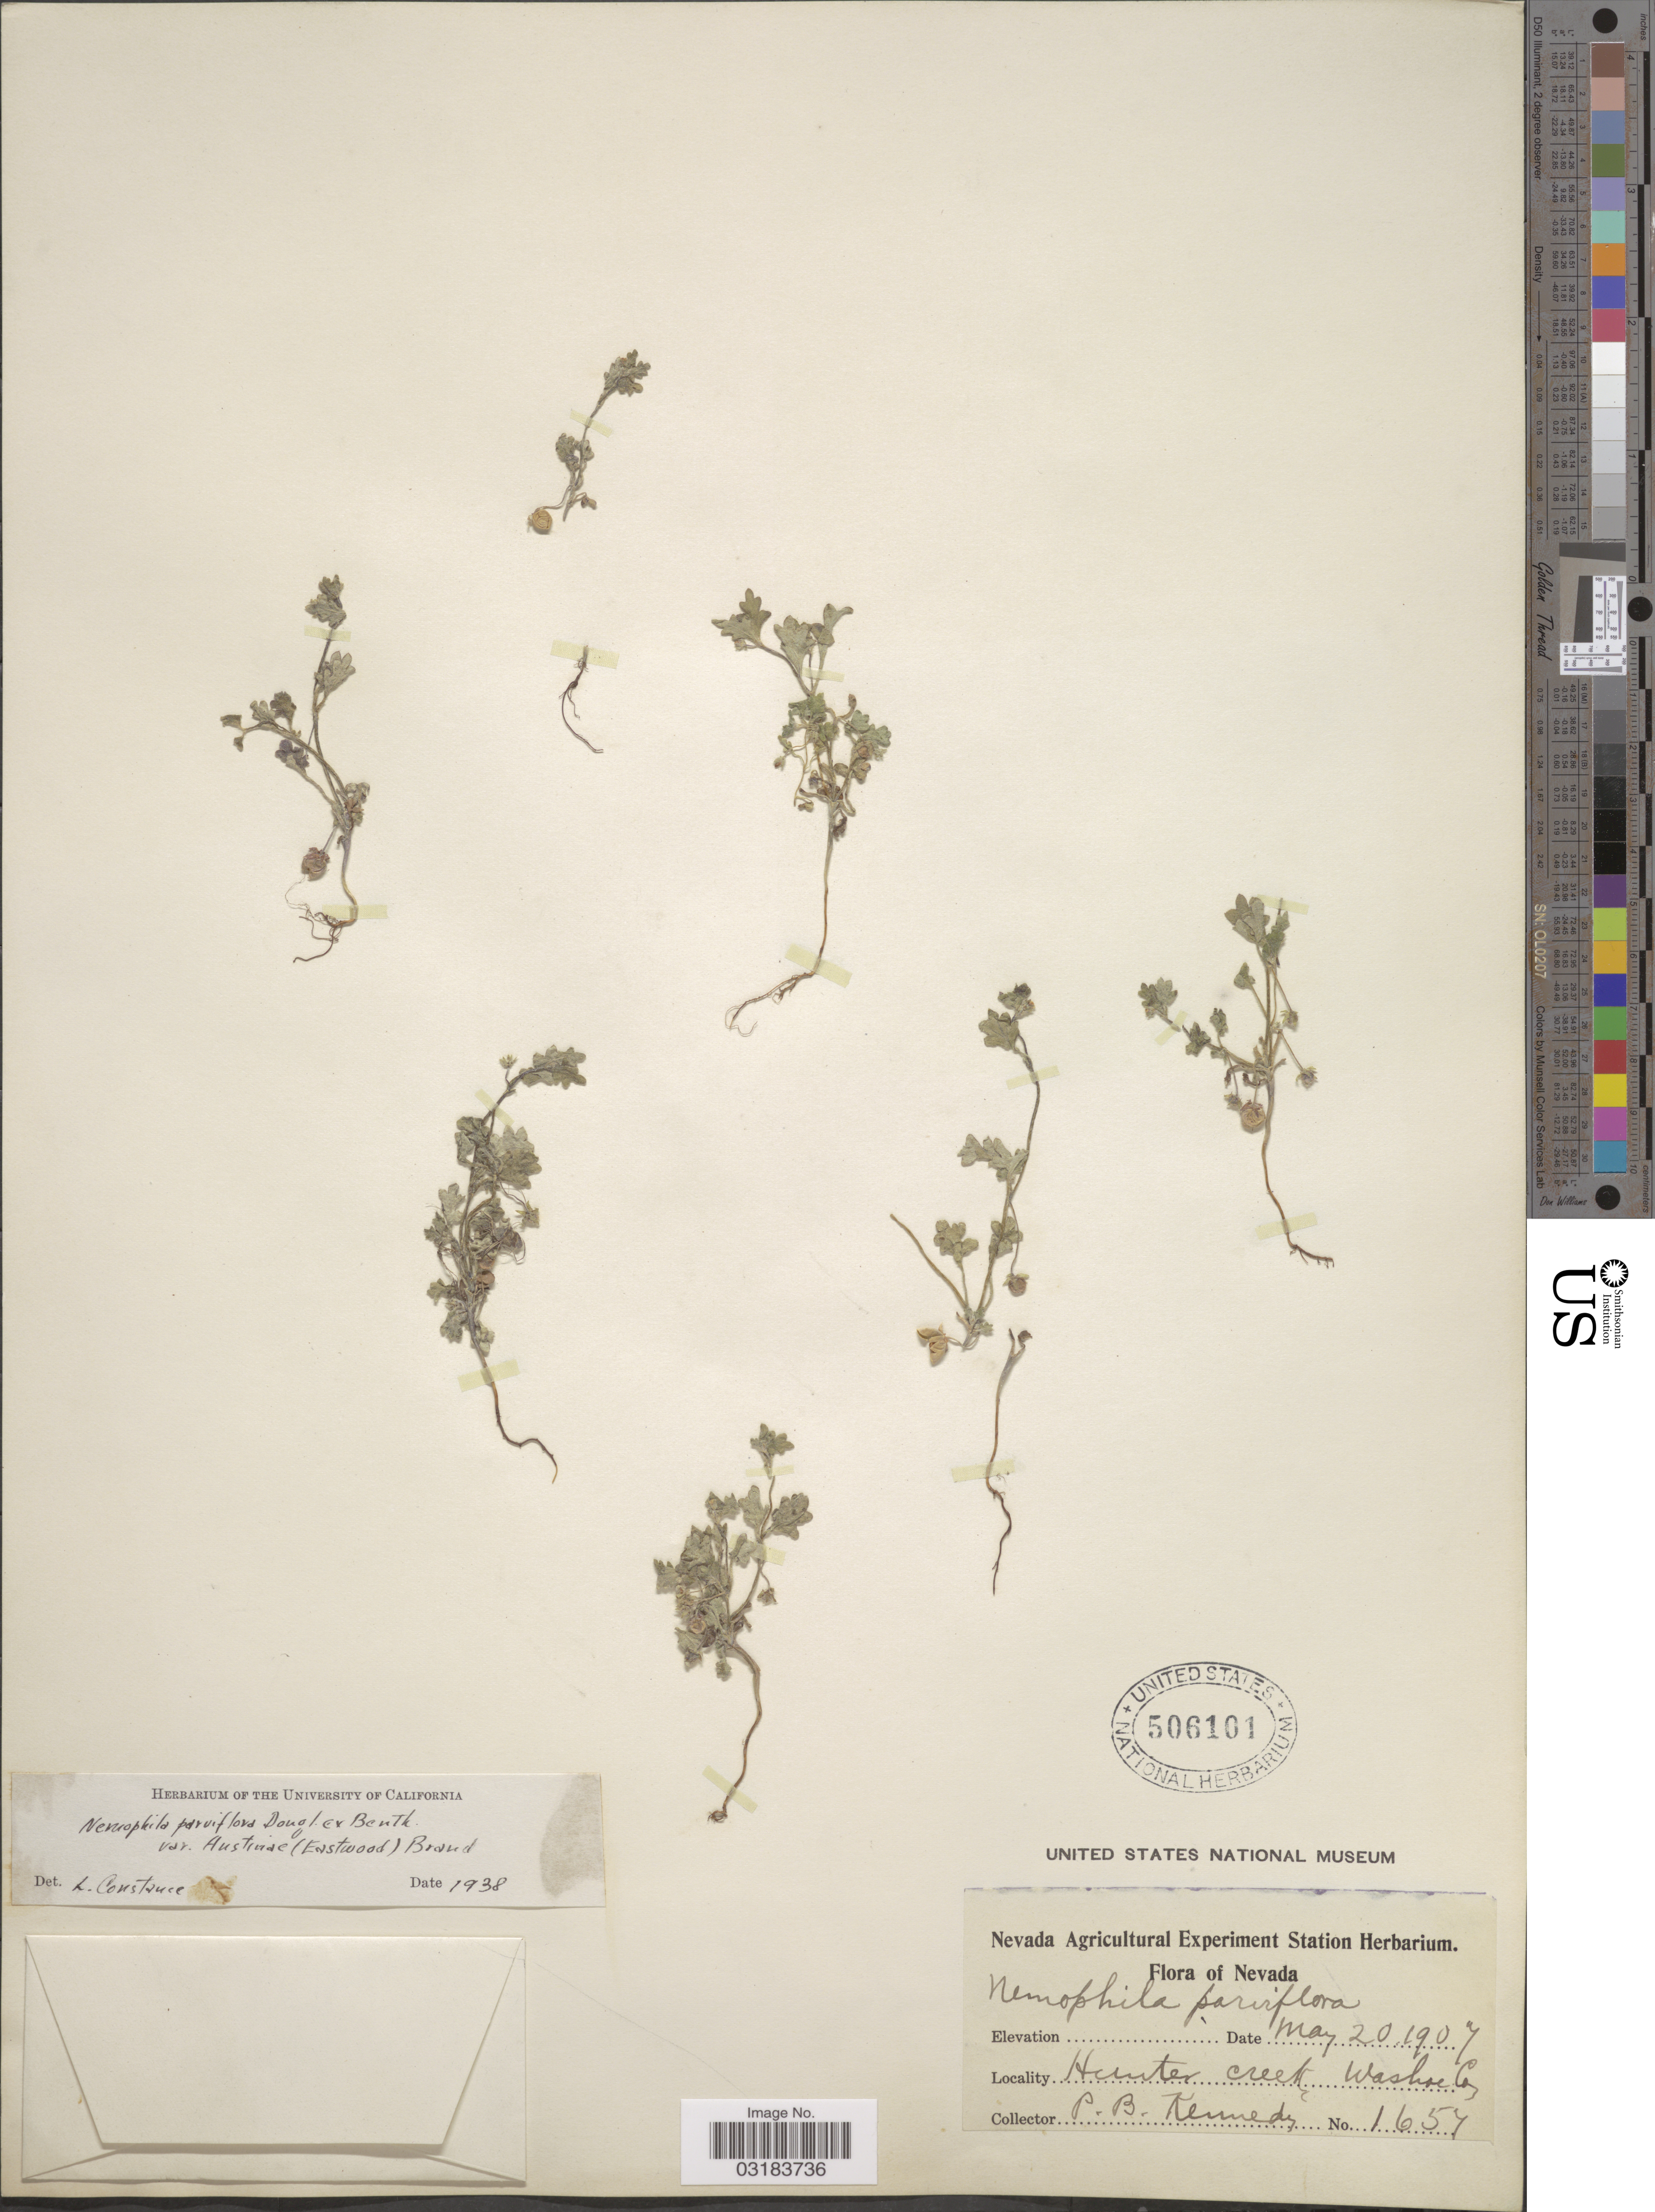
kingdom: Plantae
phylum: Tracheophyta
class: Magnoliopsida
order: Boraginales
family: Hydrophyllaceae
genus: Nemophila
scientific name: Nemophila parviflora var. austiniae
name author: (Eastw.) Brand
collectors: P. B. Kennedy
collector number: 1657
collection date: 1907-05-20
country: United States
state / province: Nevada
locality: Hunter Creek, Washoe Co.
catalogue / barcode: US 506101